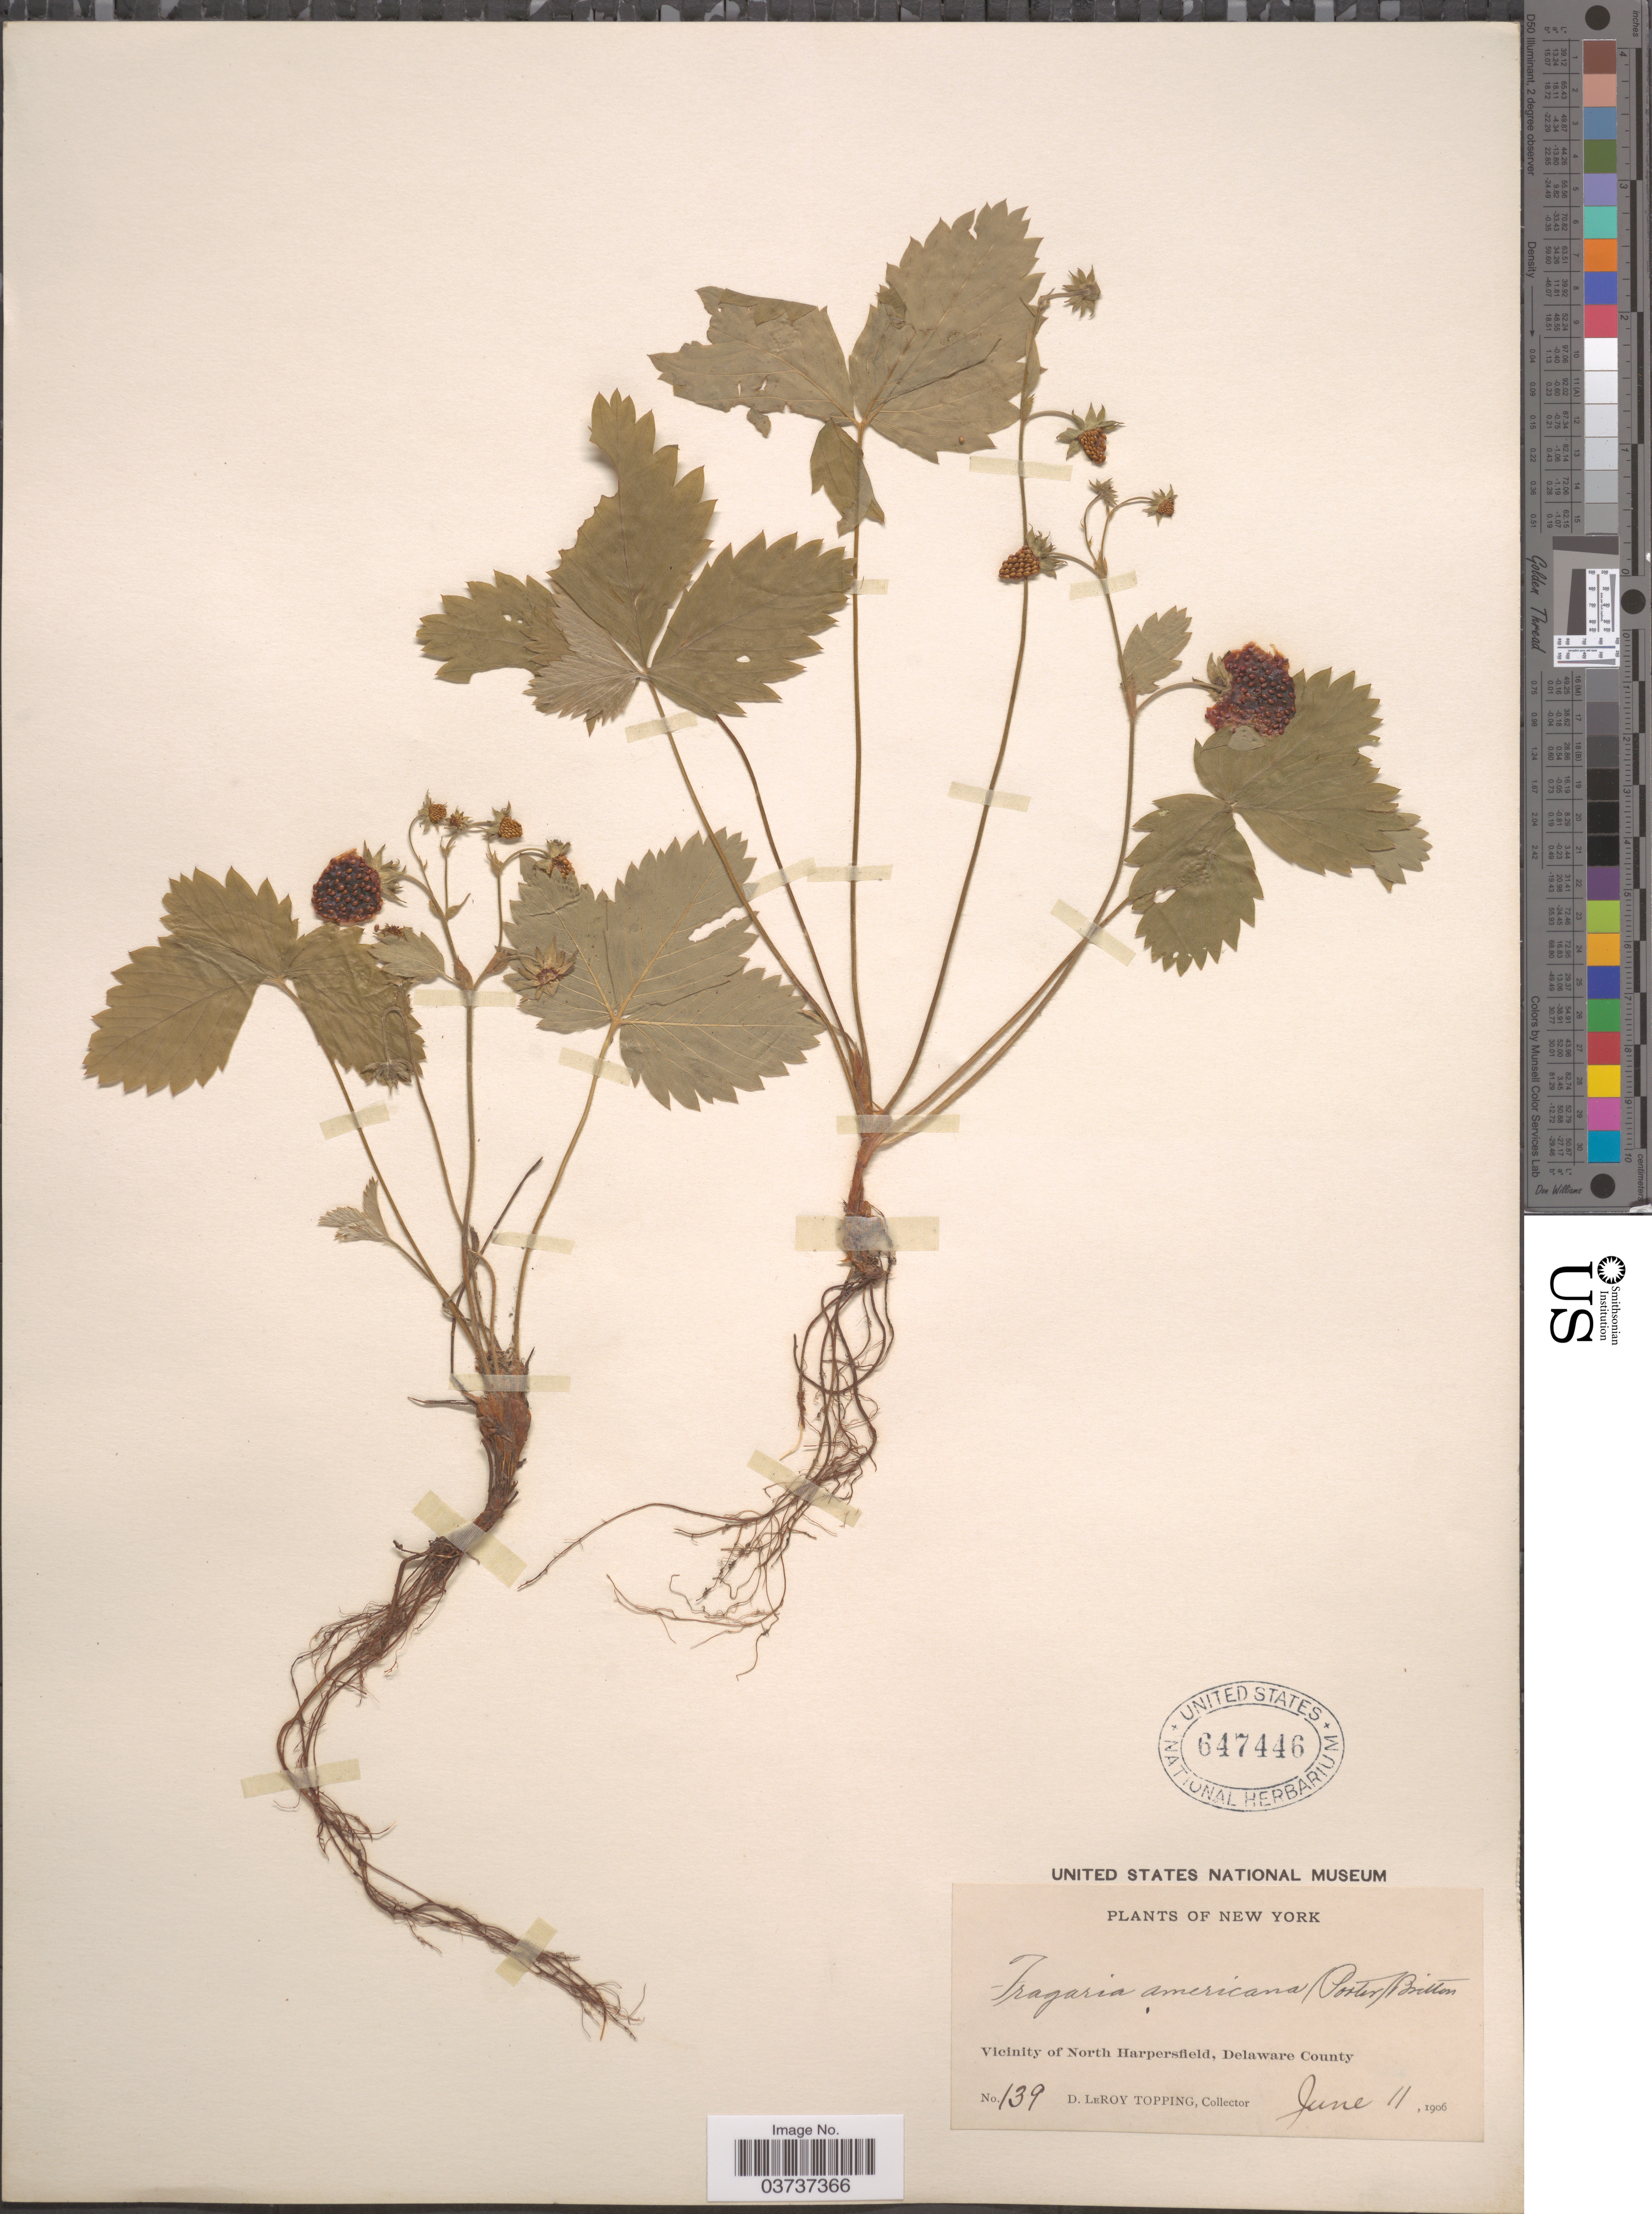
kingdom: Plantae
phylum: Tracheophyta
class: Magnoliopsida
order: Rosales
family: Rosaceae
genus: Fragaria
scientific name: Fragaria vesca subsp. americana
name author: (Porter) Staudt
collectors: D. L. Topping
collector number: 139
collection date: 1906-06-11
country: United States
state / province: New York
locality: Vicinity of North Harpersfield, Delaware County.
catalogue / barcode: US 647446